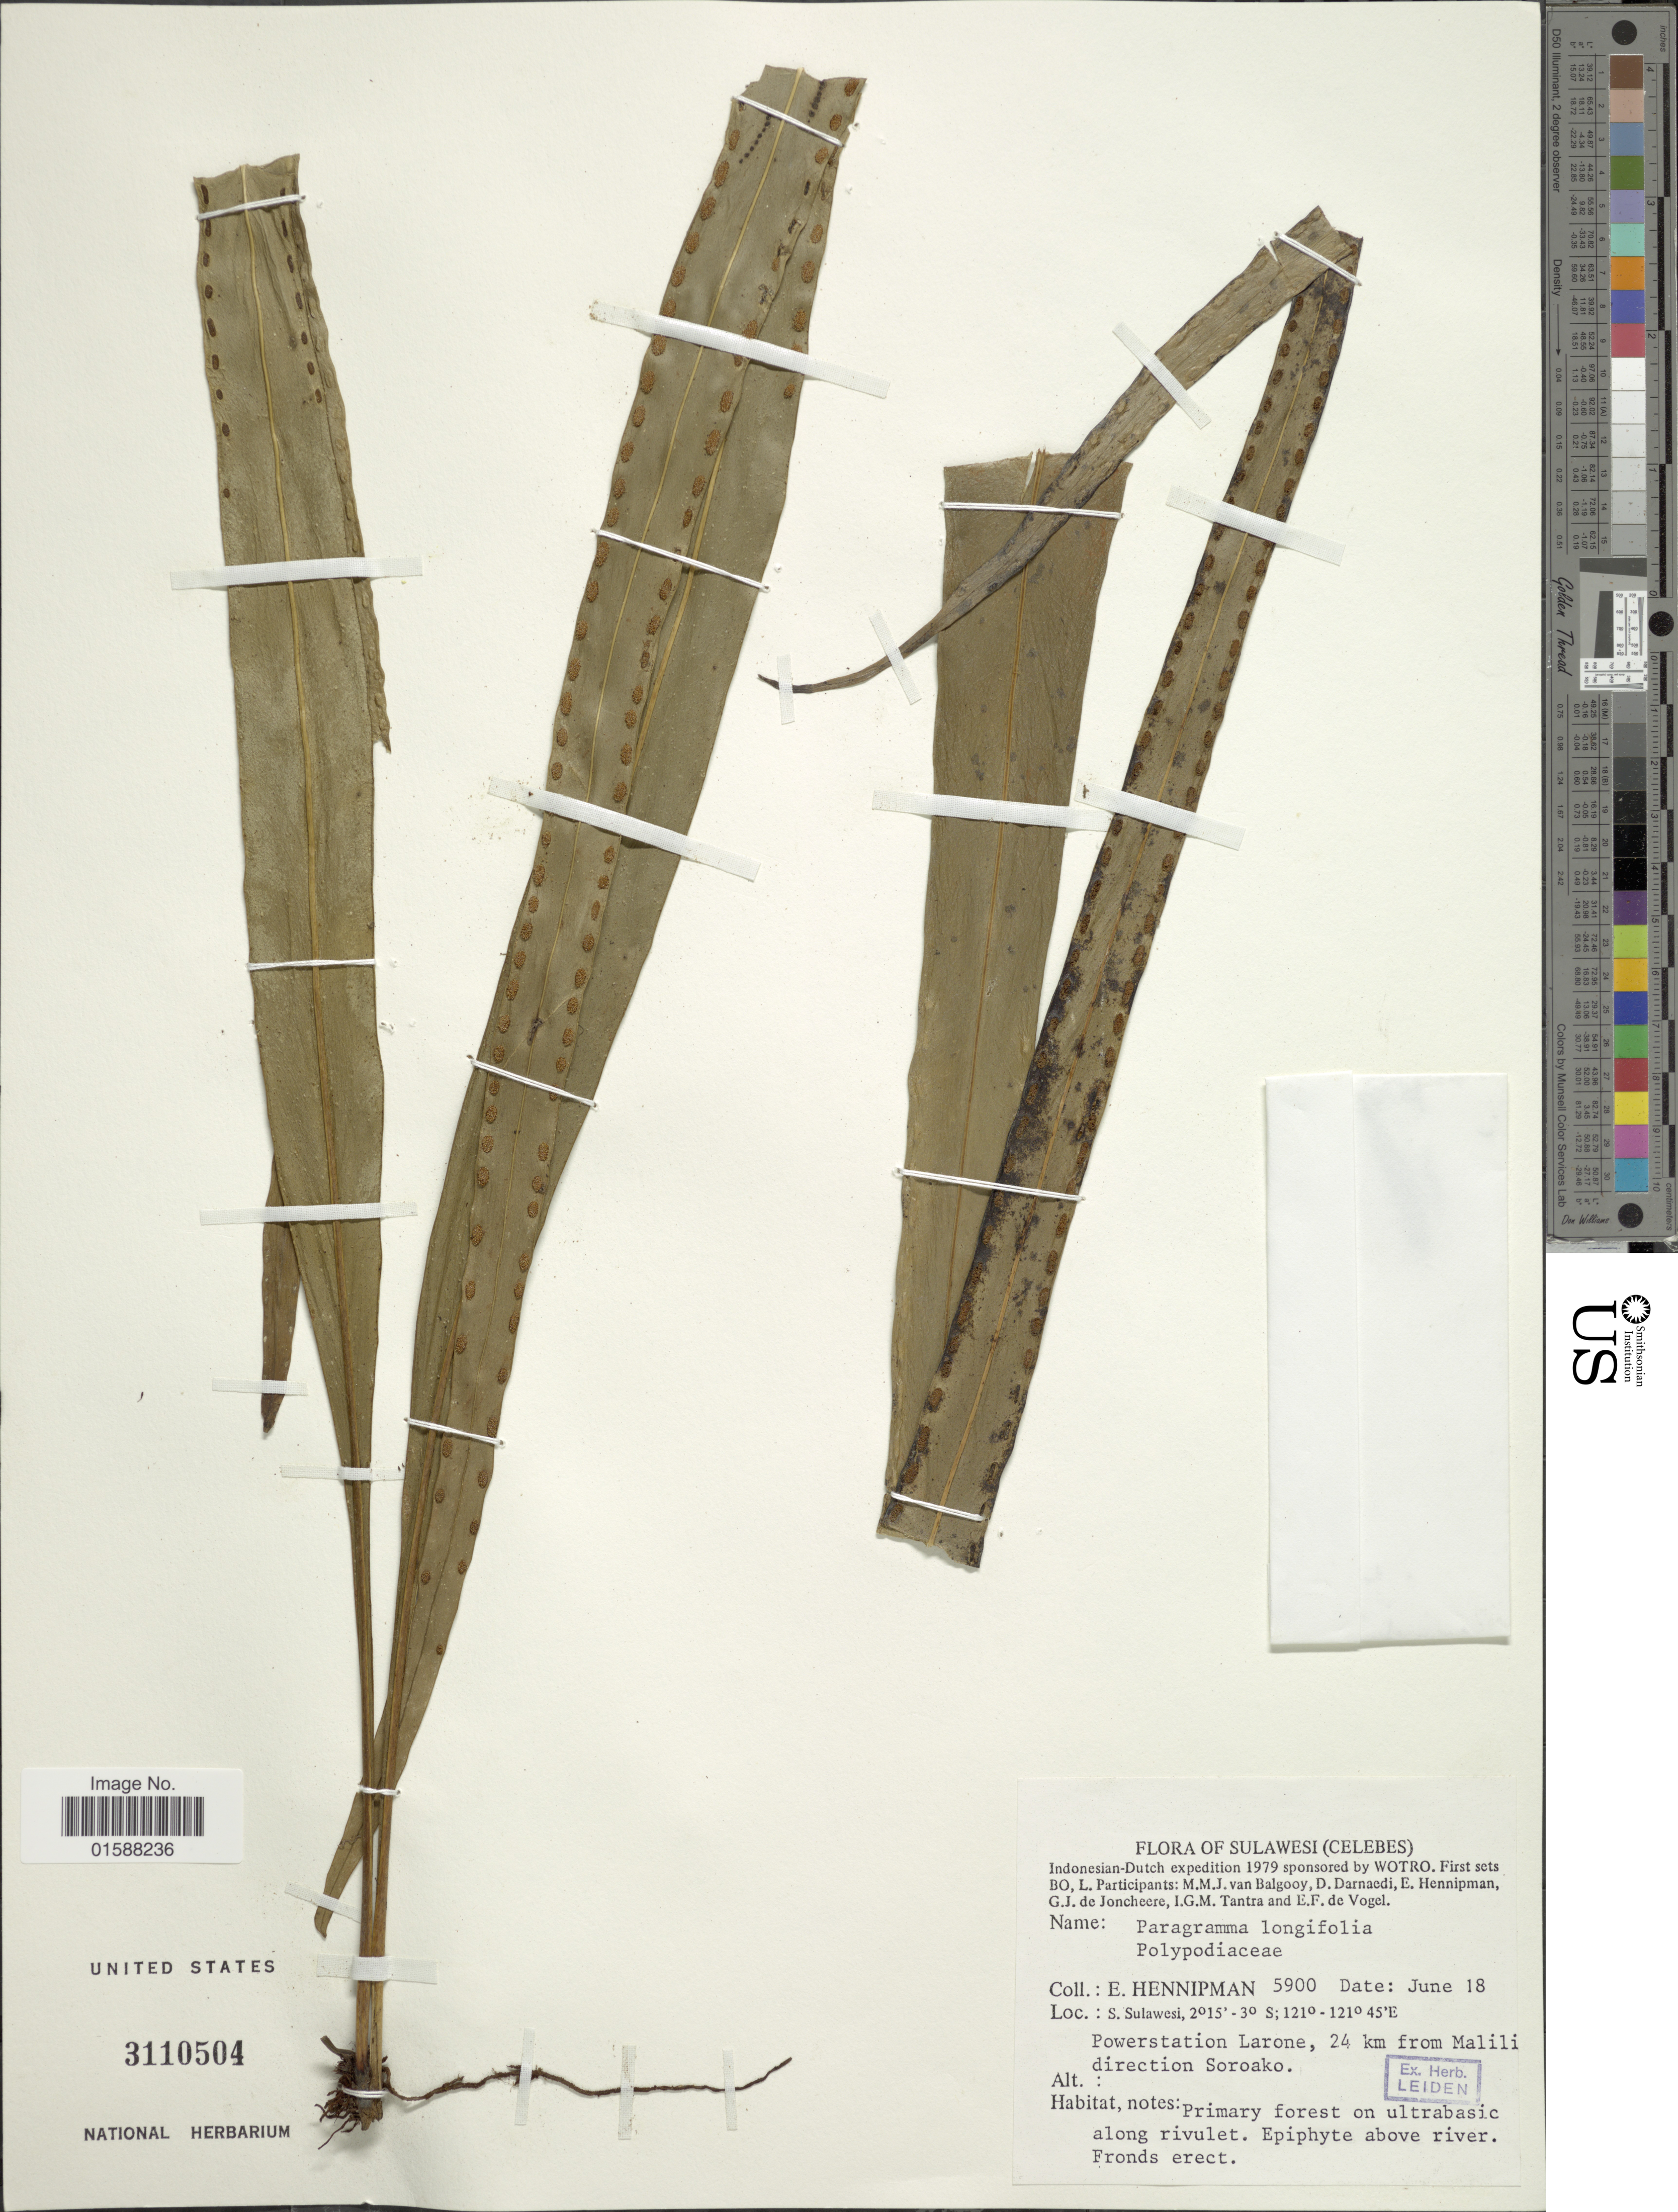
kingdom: Plantae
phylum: Tracheophyta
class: Polypodiopsida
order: Polypodiales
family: Polypodiaceae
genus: Lepisorus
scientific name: Lepisorus longifolius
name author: (Blume) Holttum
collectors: E. Hennipman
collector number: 5900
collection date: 1979-06-18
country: Indonesia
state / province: Sulawesi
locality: Sulawesi (Celebes). S. Sulawesi, Powerstation Larone, 24 km from Malili direction Soroaka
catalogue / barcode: US 3110504